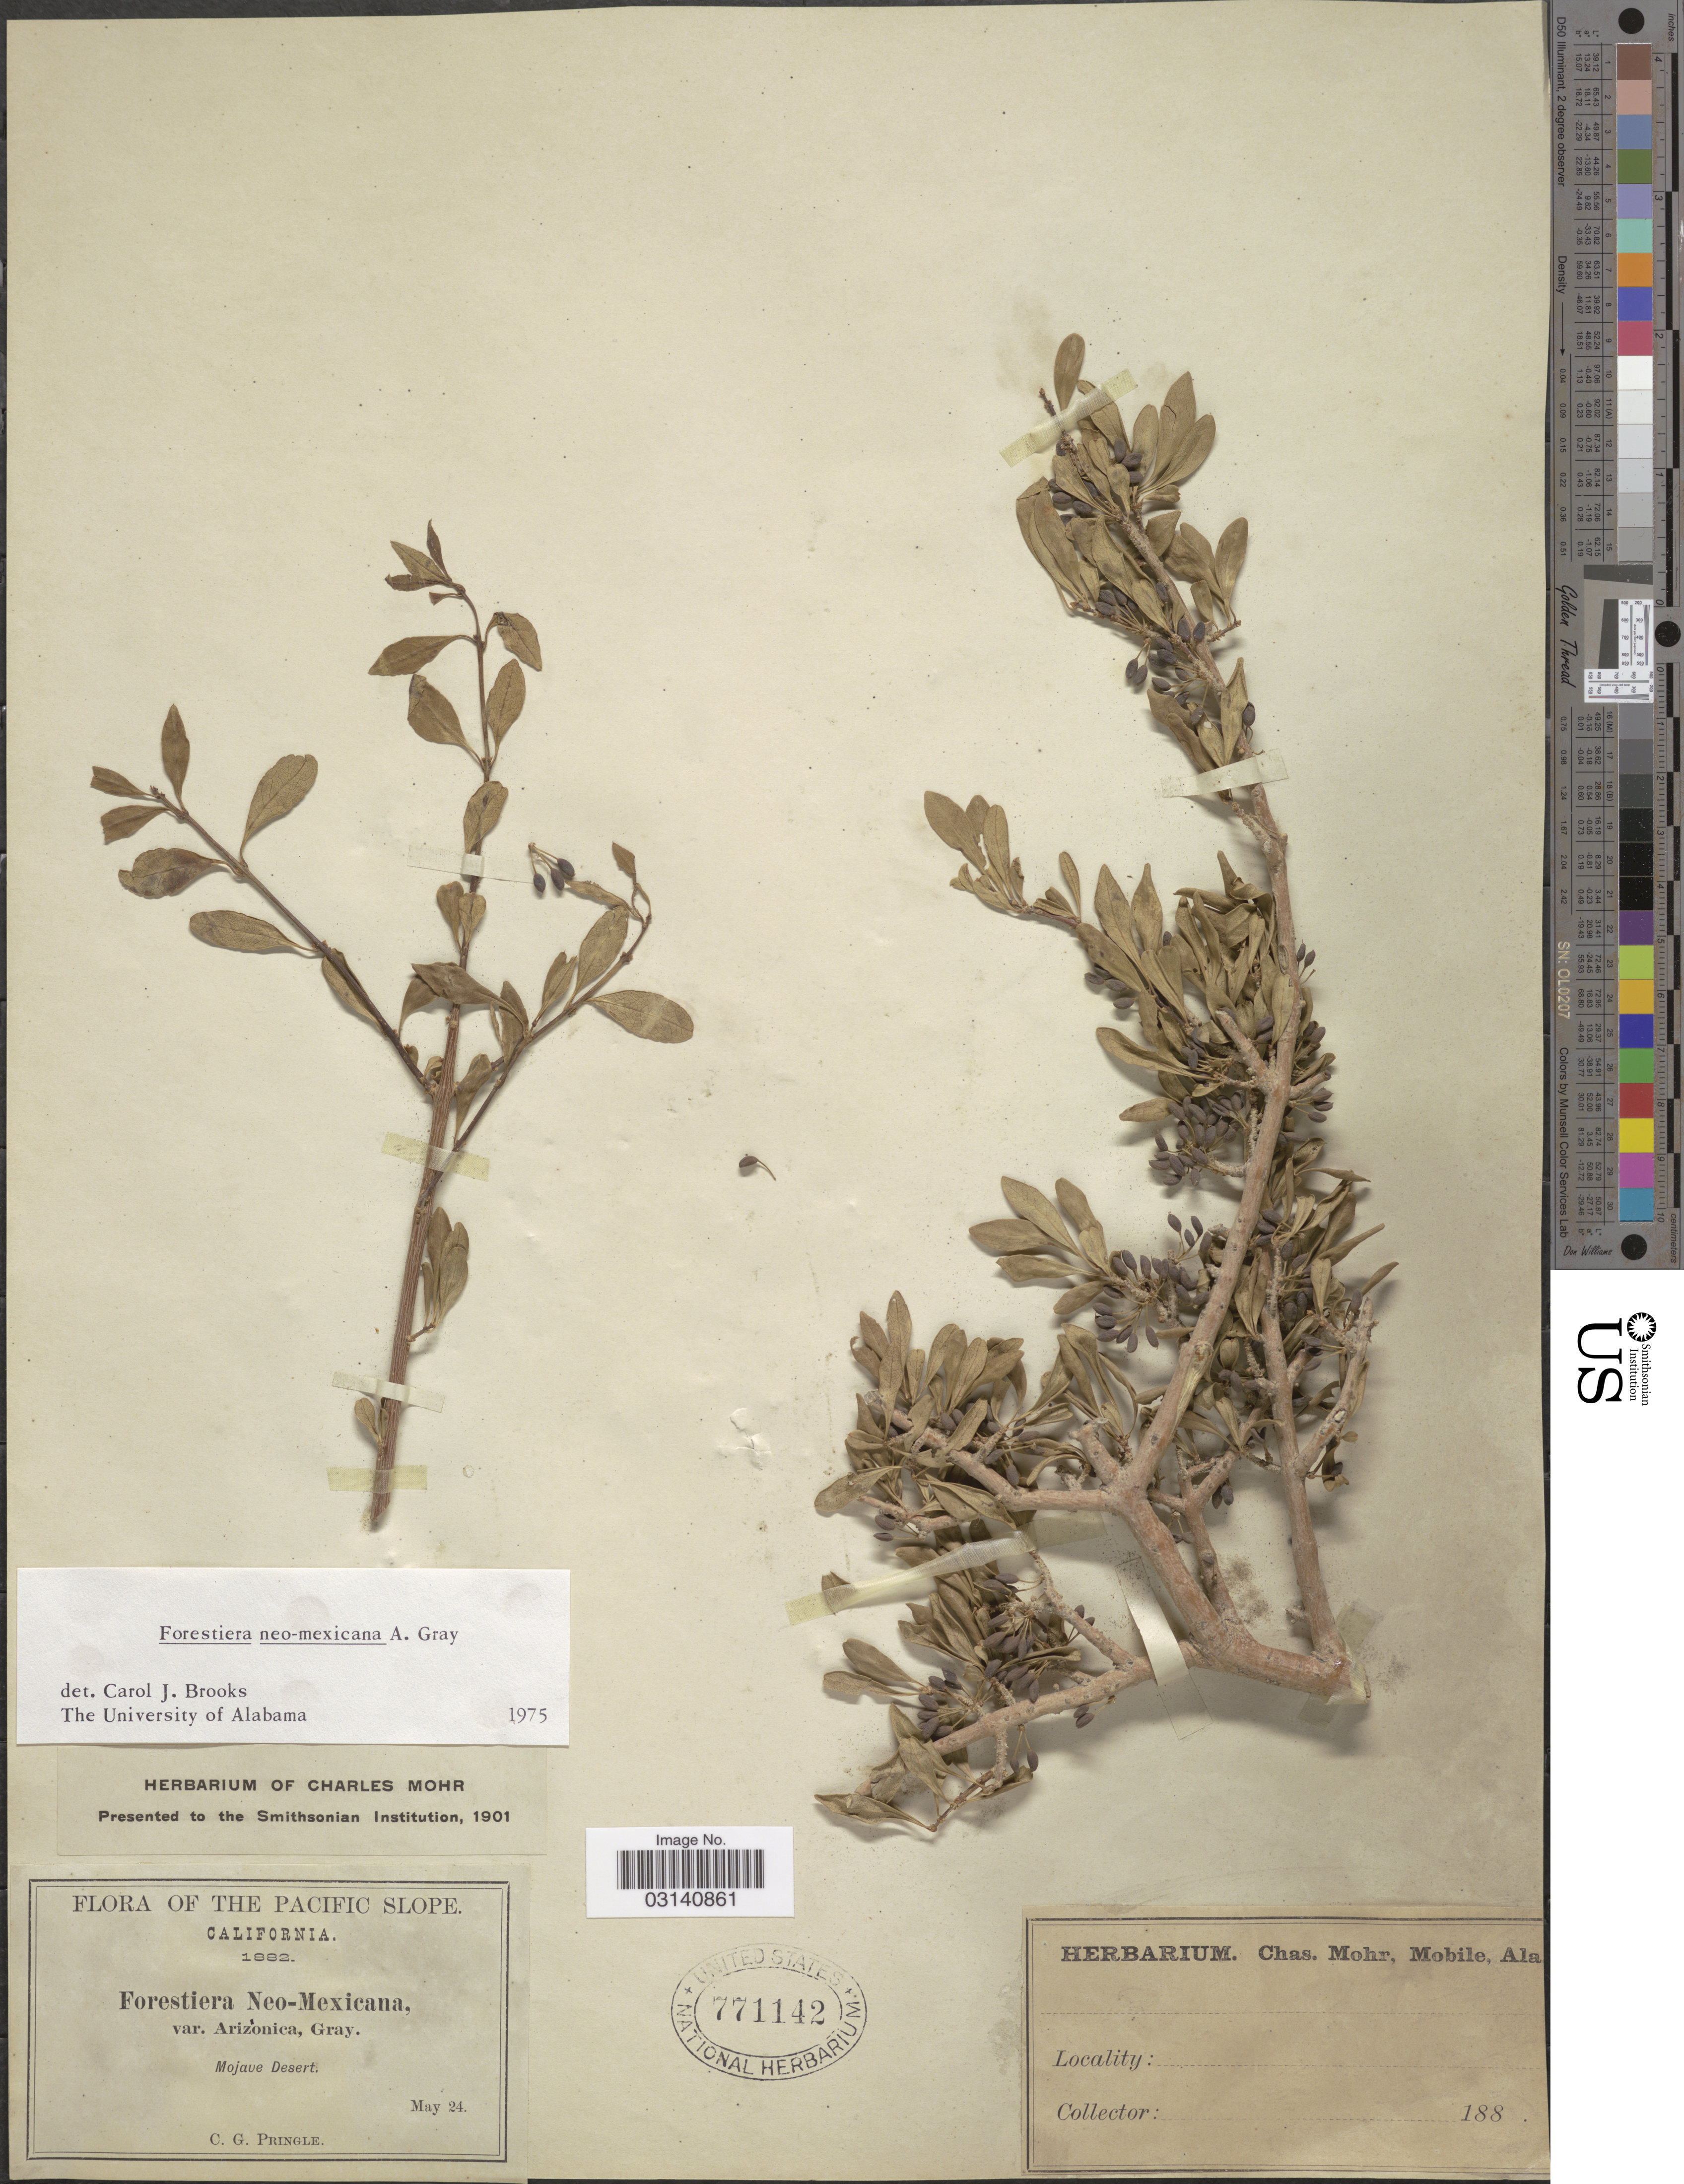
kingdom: Plantae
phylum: Tracheophyta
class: Magnoliopsida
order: Lamiales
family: Oleaceae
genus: Forestiera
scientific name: Forestiera neomexicana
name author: A. Gray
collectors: C. G. Pringle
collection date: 1882-05-24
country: United States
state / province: California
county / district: San Bernardino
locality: The Pacific Slope. Mojave Desert.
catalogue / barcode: US 771142